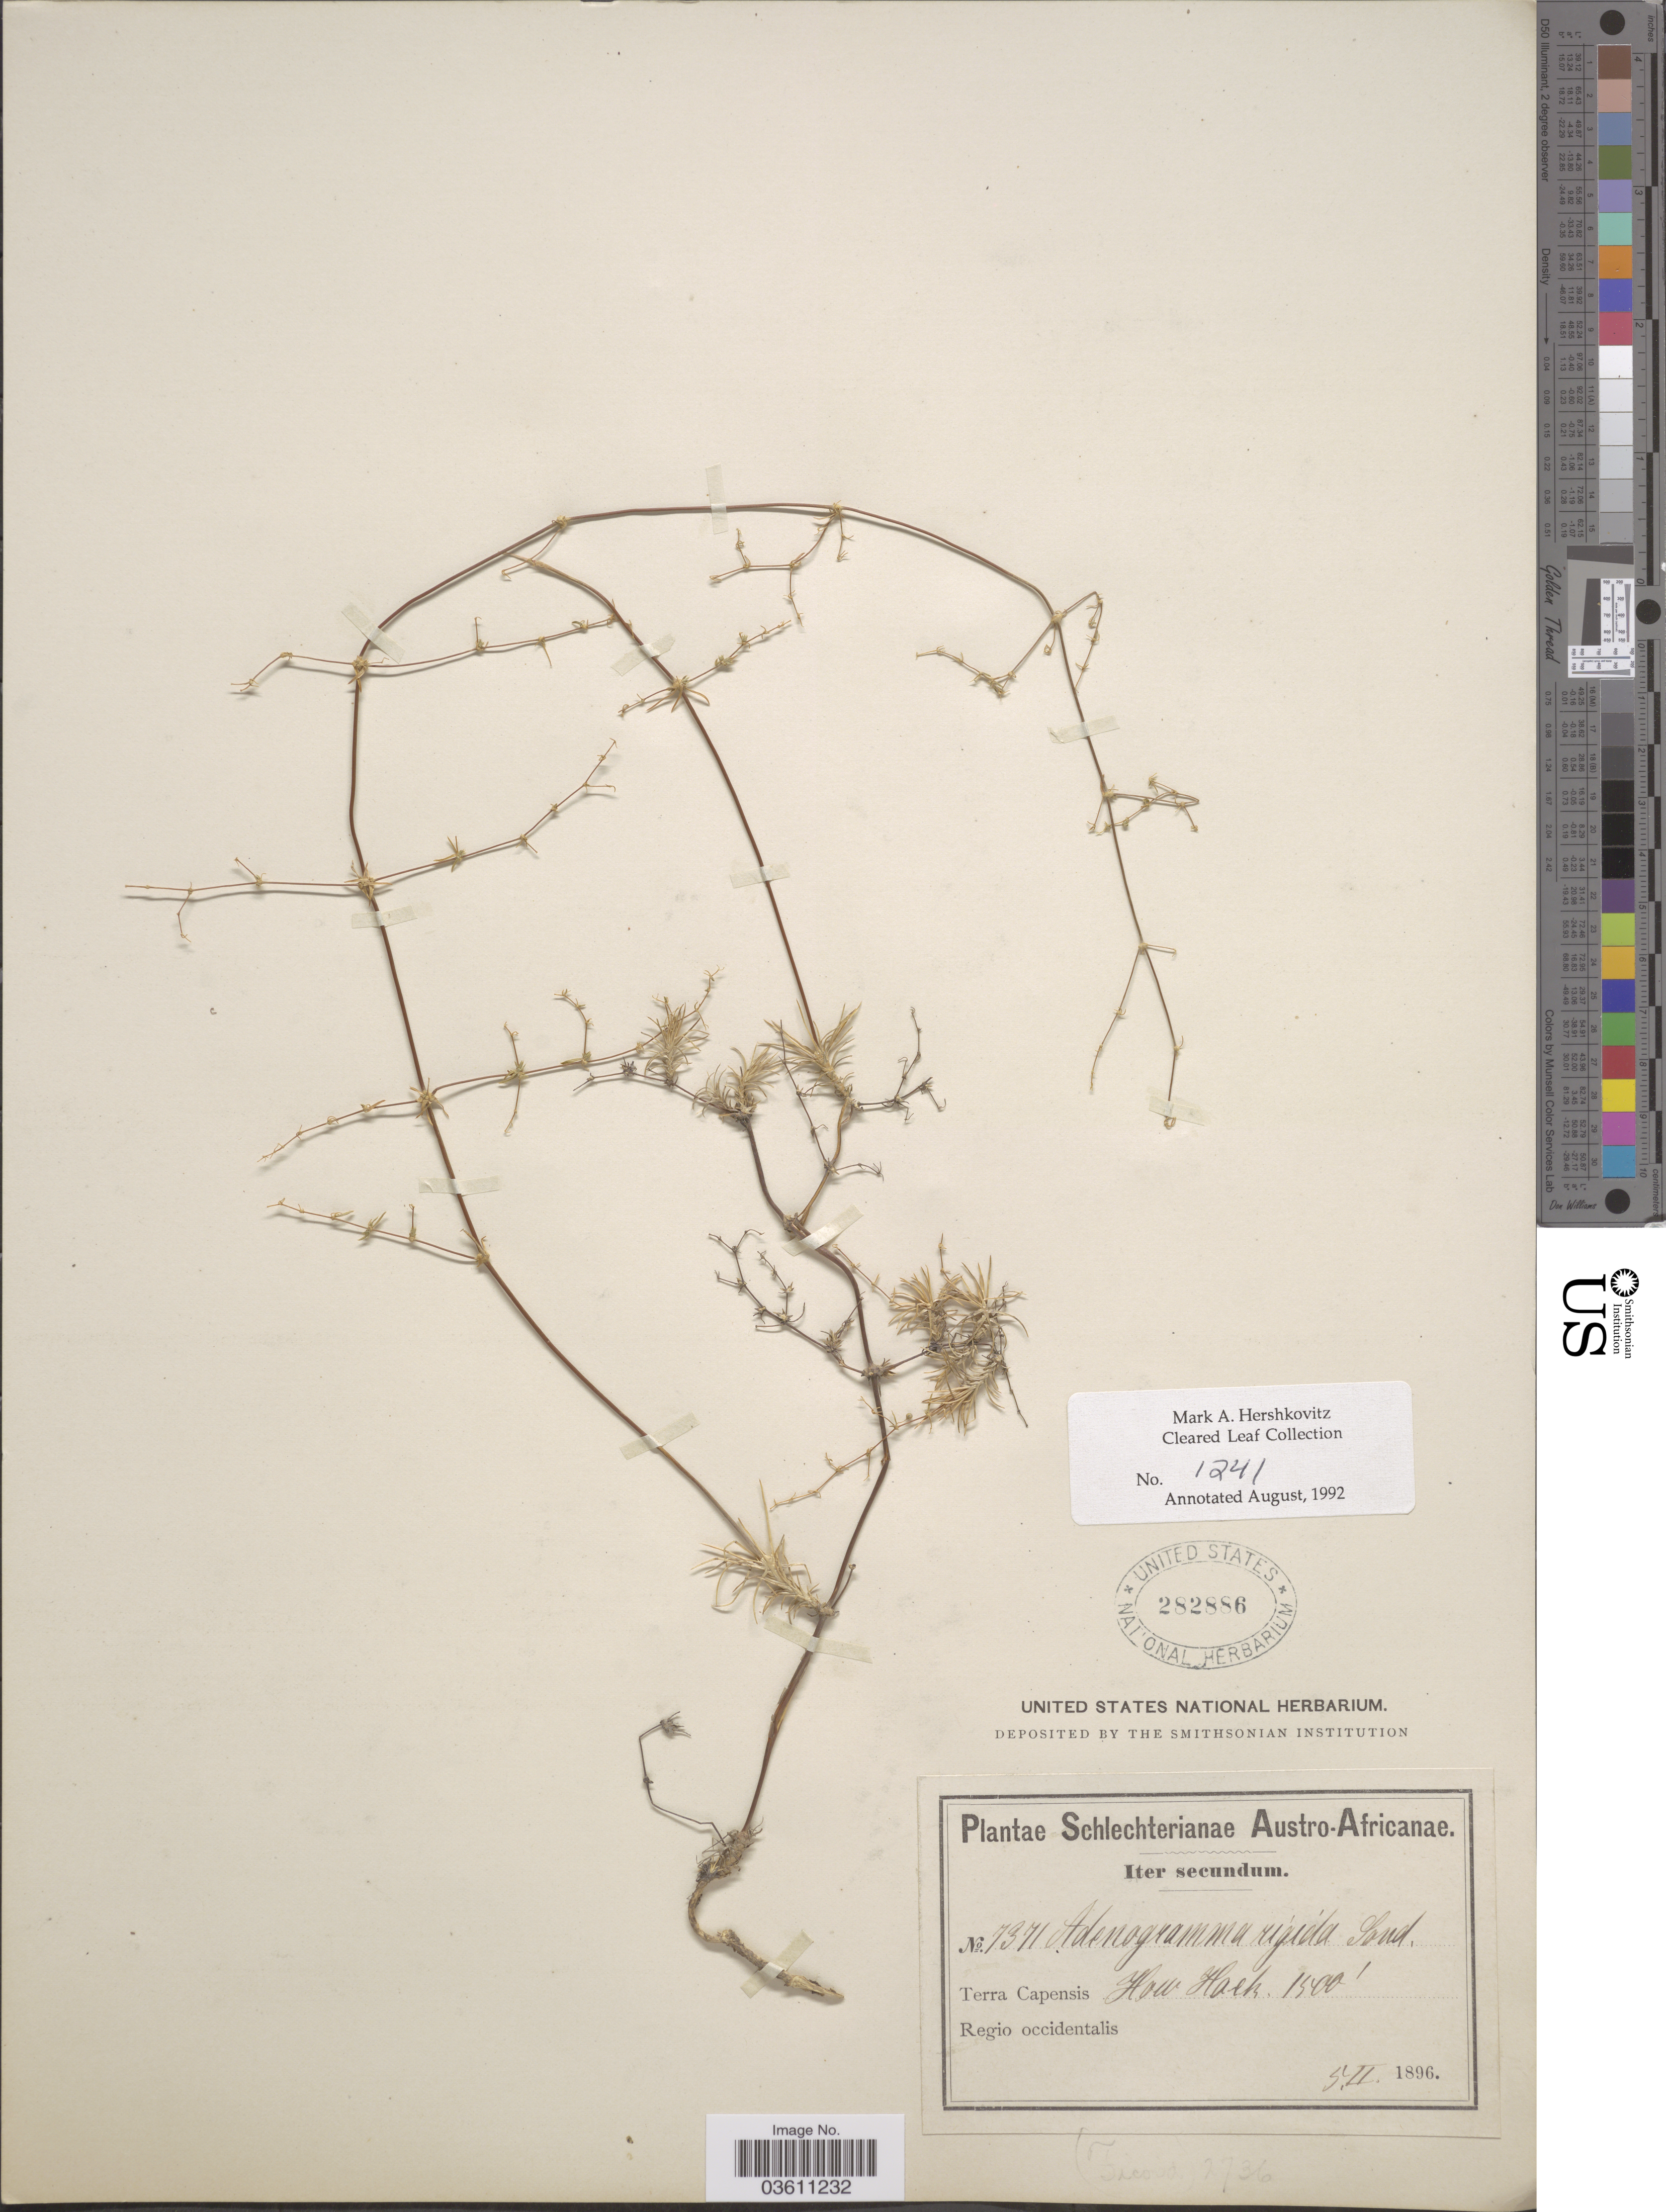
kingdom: Plantae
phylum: Tracheophyta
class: Magnoliopsida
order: Caryophyllales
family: Molluginaceae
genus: Adenogramma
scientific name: Adenogramma rigida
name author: (Bartl.) Sond.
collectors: Schlechter, --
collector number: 7371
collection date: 1896-02-05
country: South Africa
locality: Austro-Africanae. Terra Capensis. How Hoek. Regio occidentalis.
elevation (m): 457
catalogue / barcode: US 282886